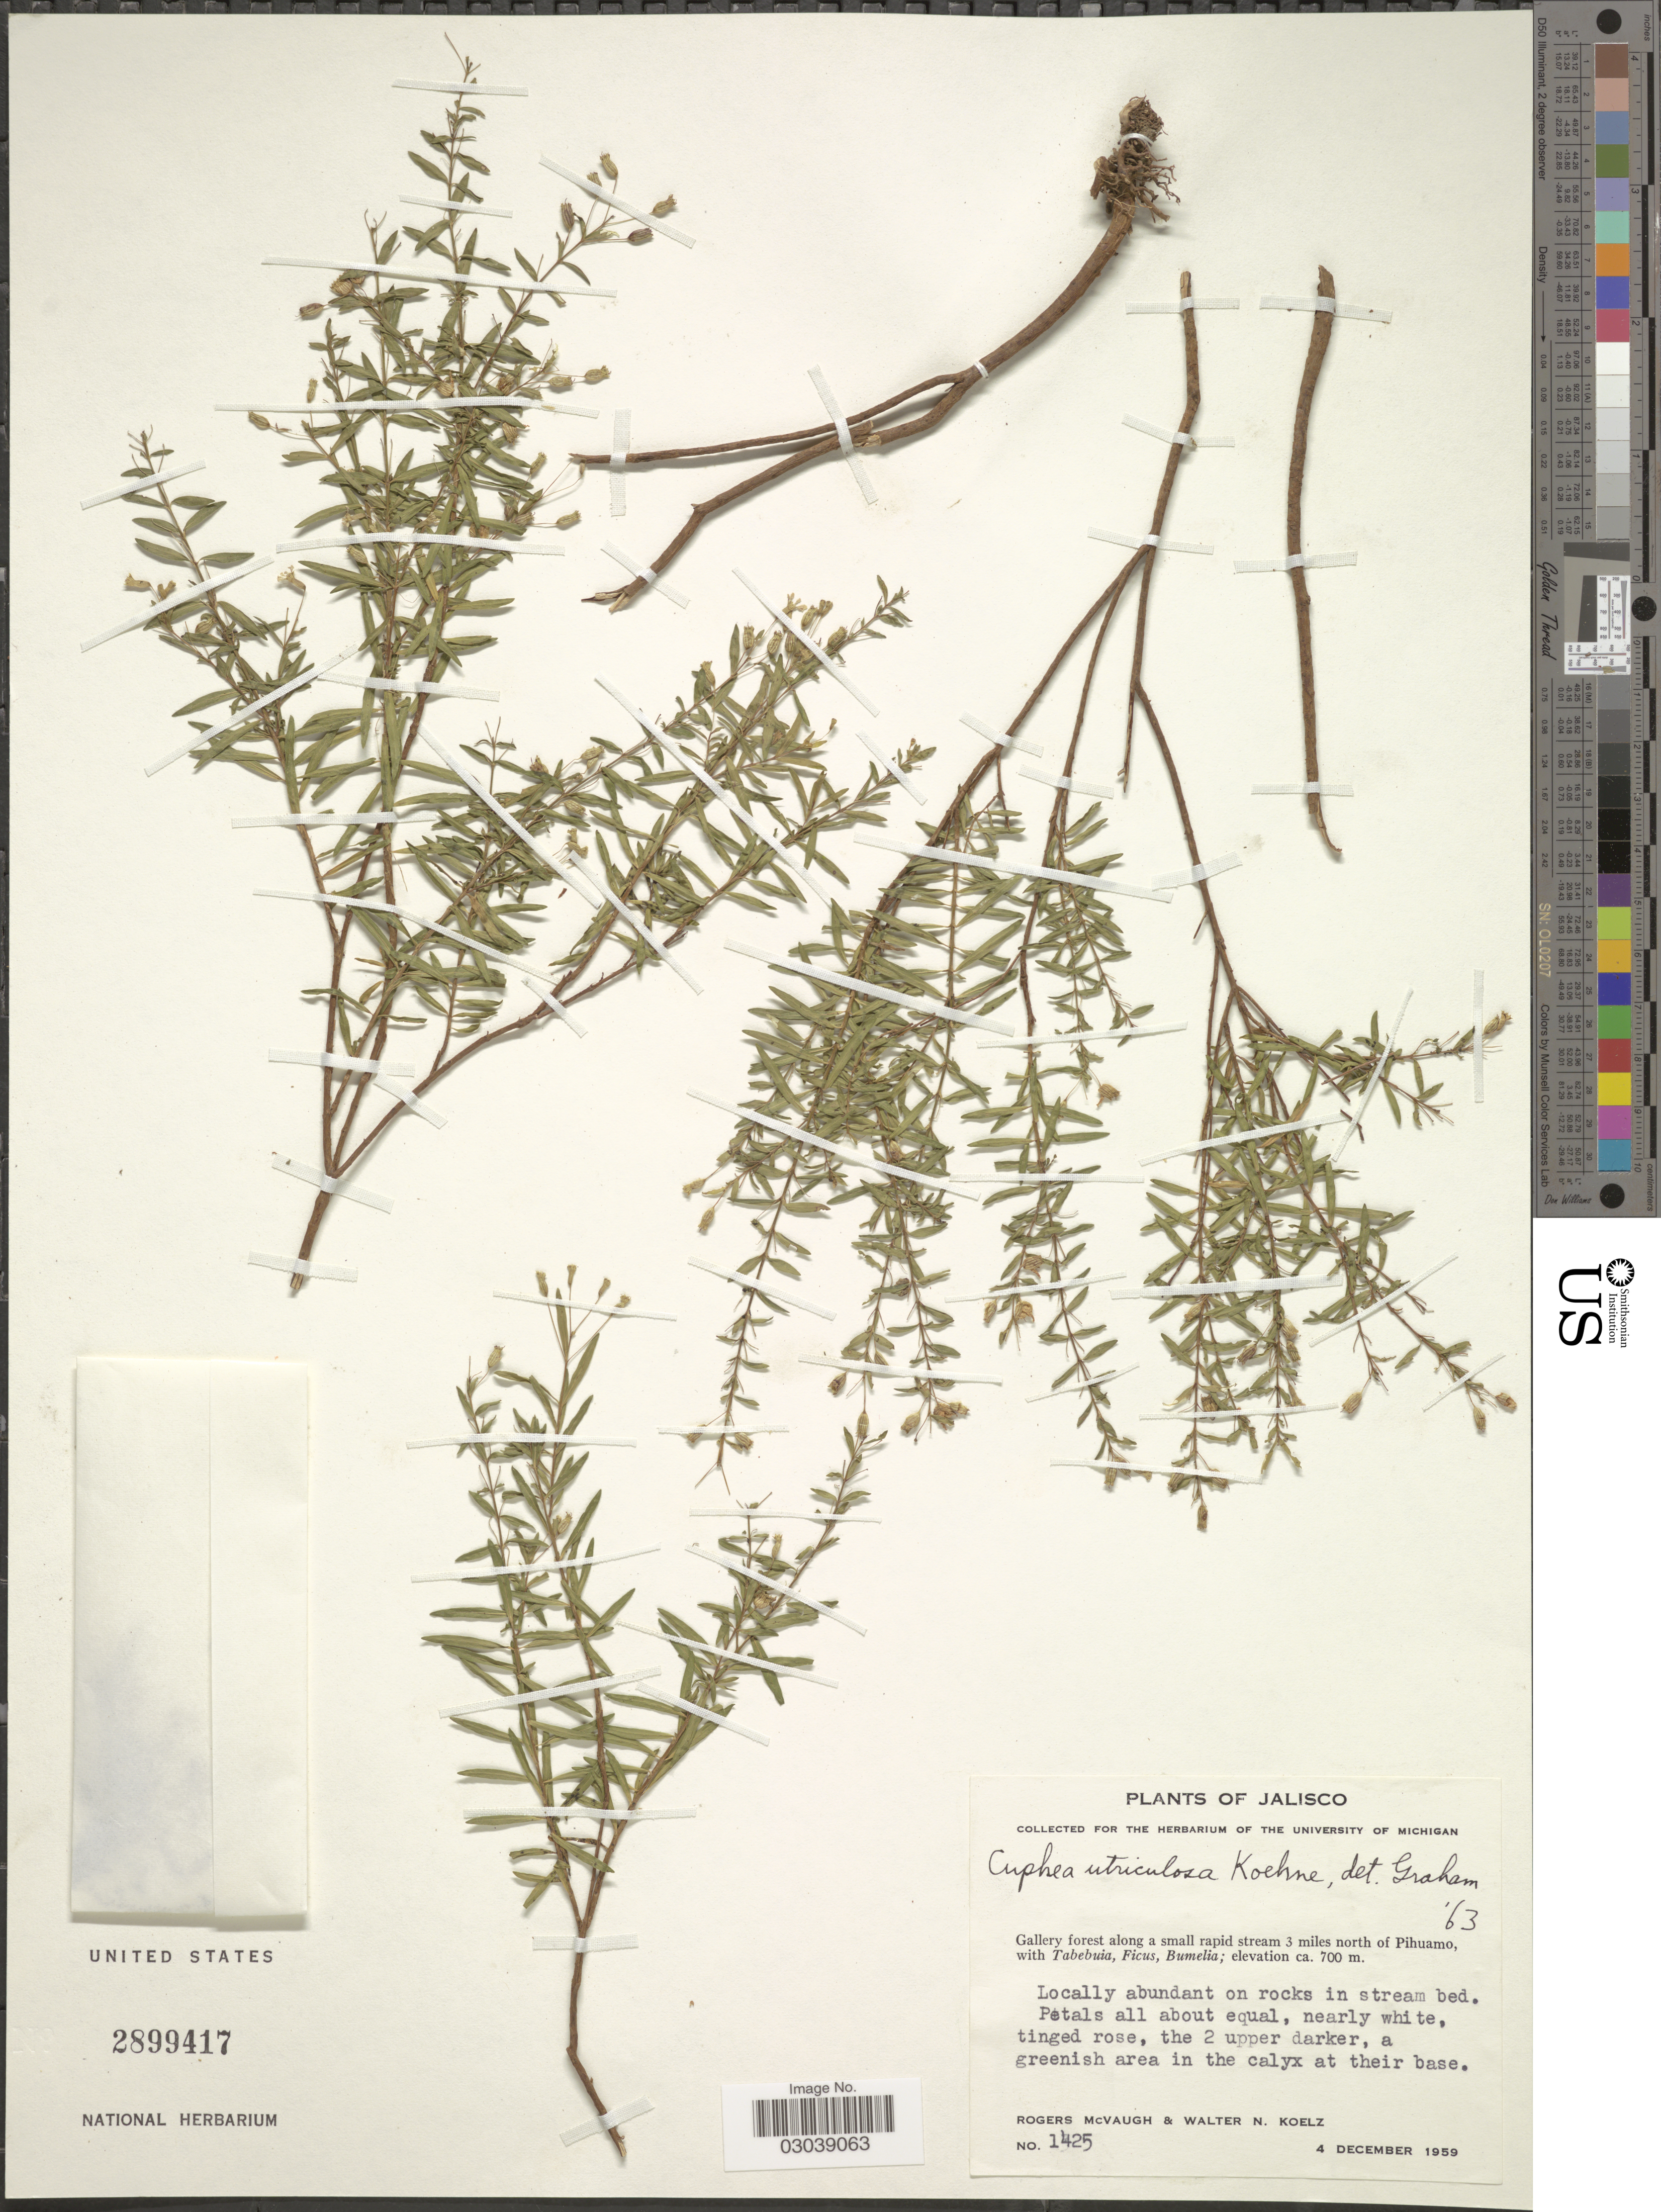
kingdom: Plantae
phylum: Tracheophyta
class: Magnoliopsida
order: Myrtales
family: Lythraceae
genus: Cuphea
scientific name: Cuphea utriculosa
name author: Koehne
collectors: R. McVaugh & W. N. Koelz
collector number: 1425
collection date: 1959-12-04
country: Mexico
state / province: Jalisco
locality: Gallery forest along a small rapid stream 3 miles north of Pihuamo.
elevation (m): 700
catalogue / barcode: US 2899417